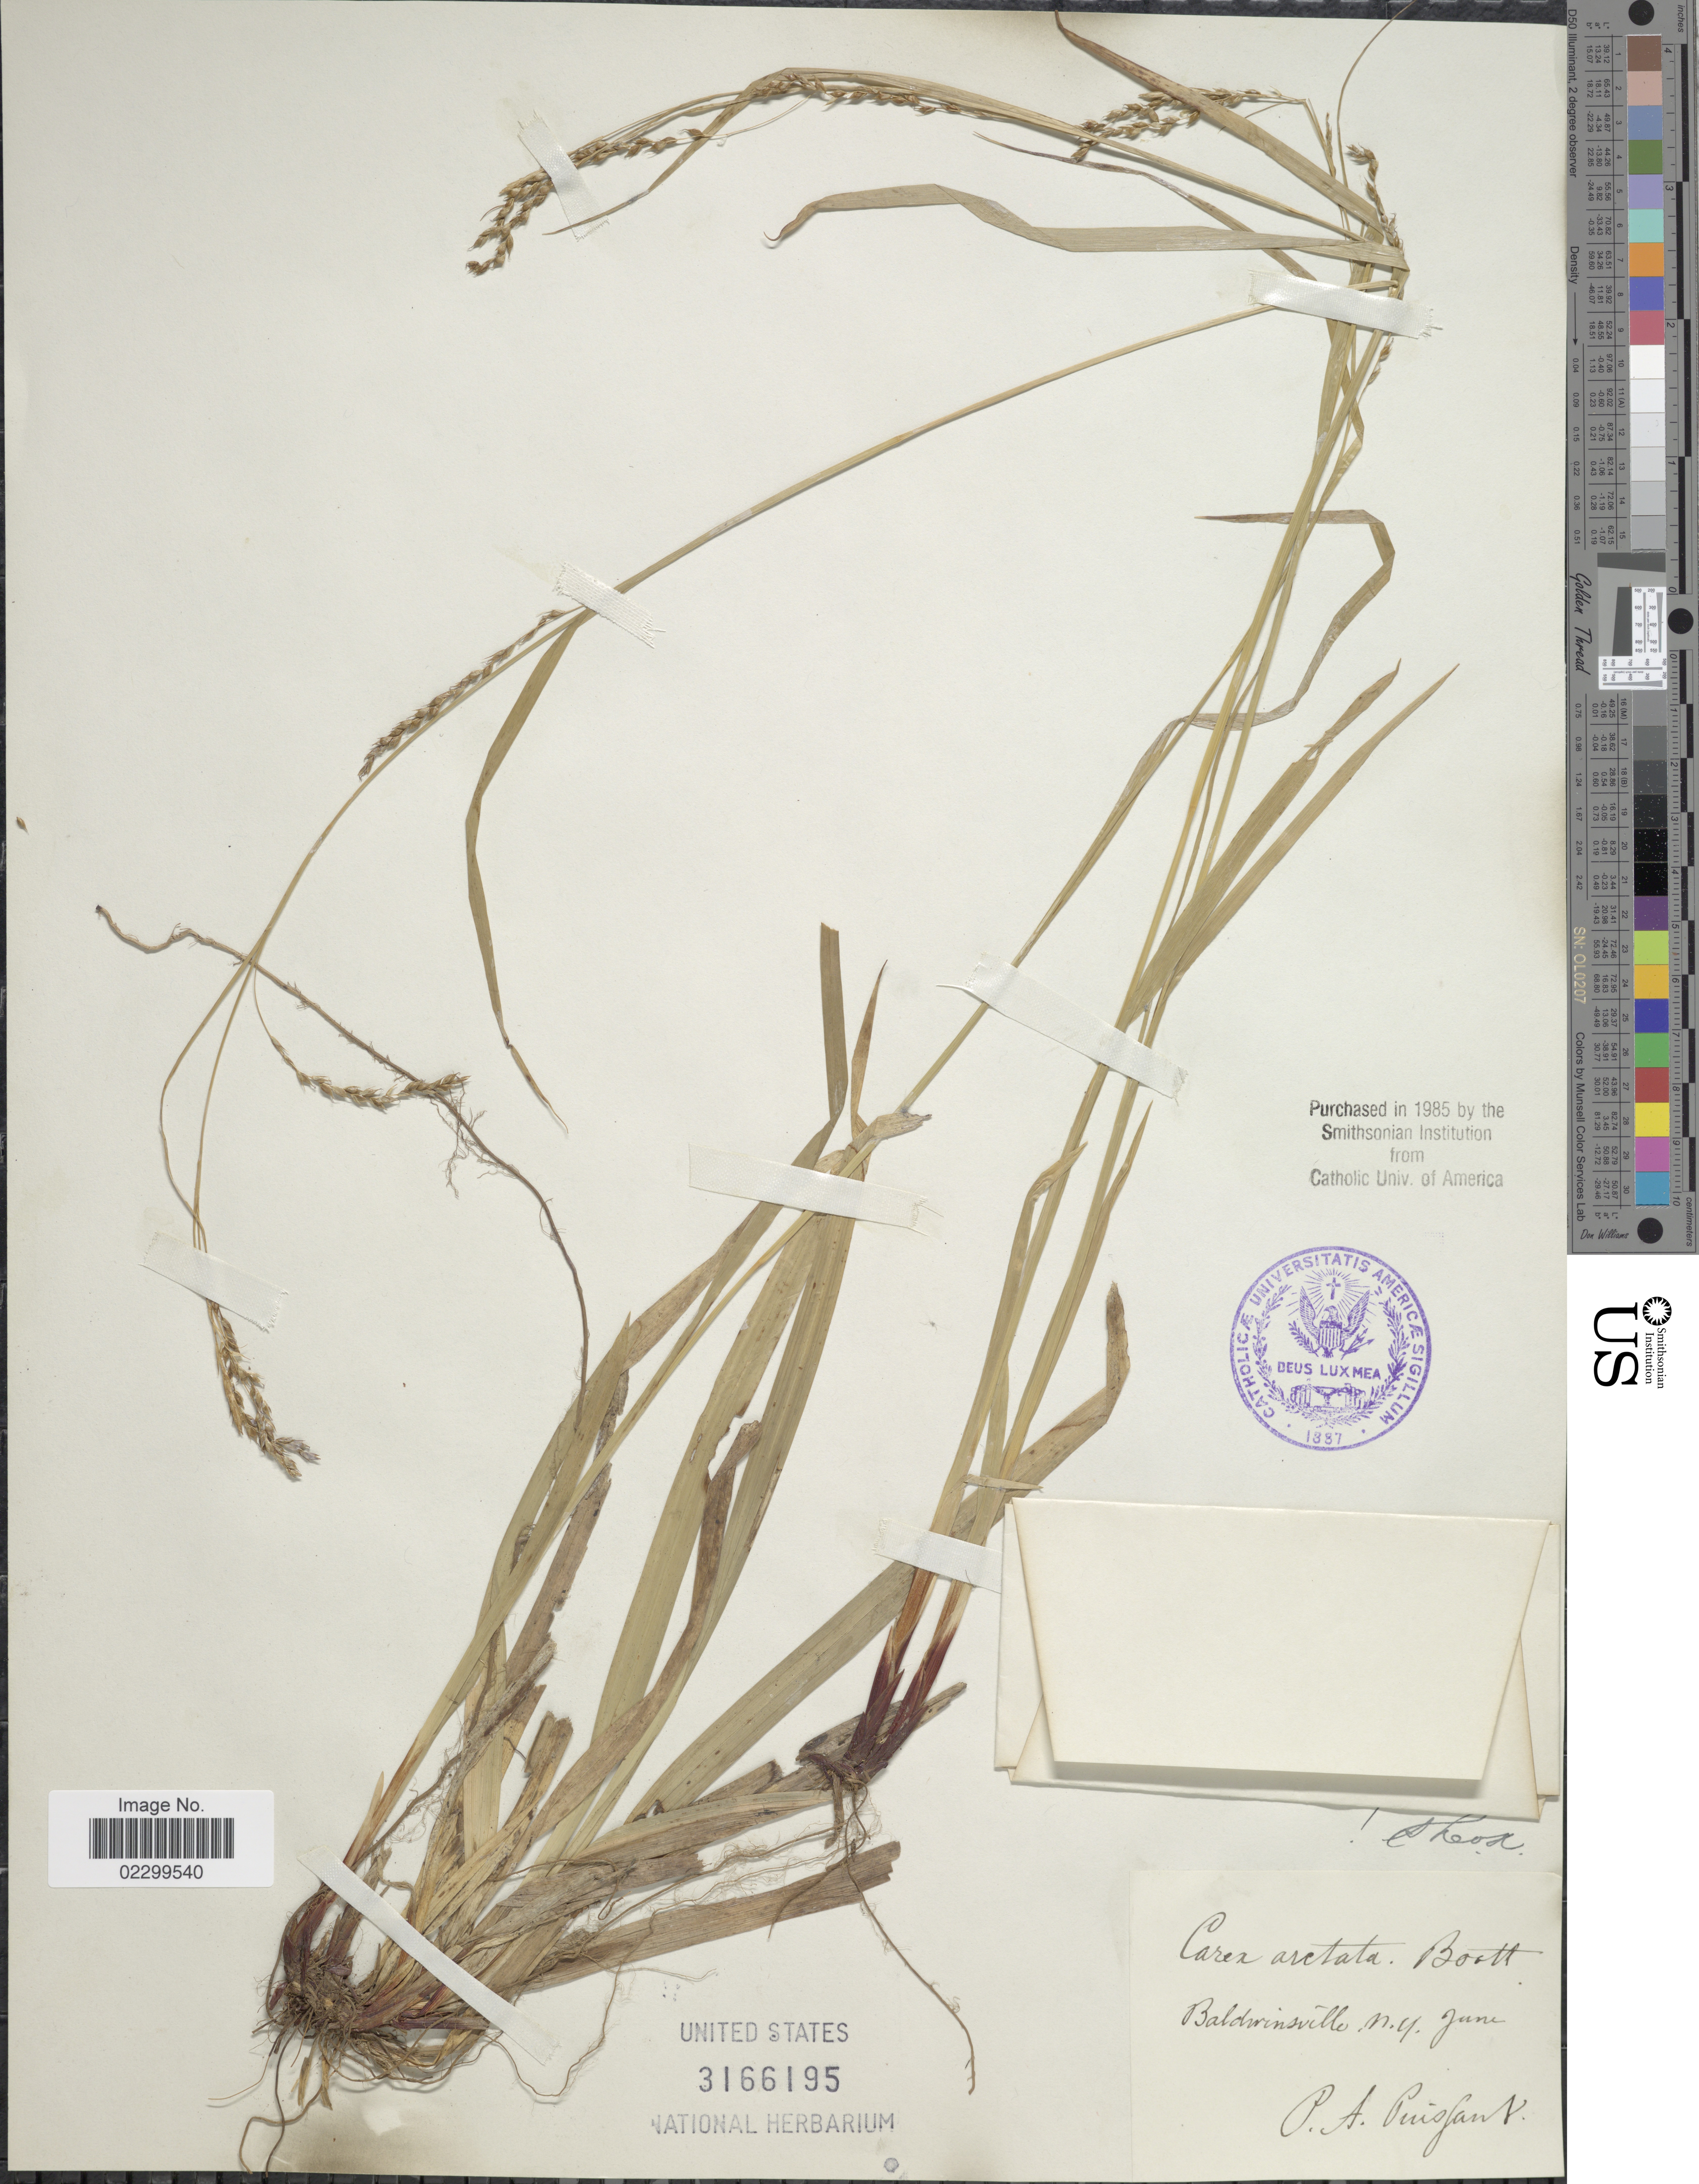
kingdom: Plantae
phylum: Tracheophyta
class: Liliopsida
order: Poales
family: Cyperaceae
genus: Carex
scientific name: Carex arctata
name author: Boott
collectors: P. Puissant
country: United States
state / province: New York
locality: Baldwinsville.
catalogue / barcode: US 3166195